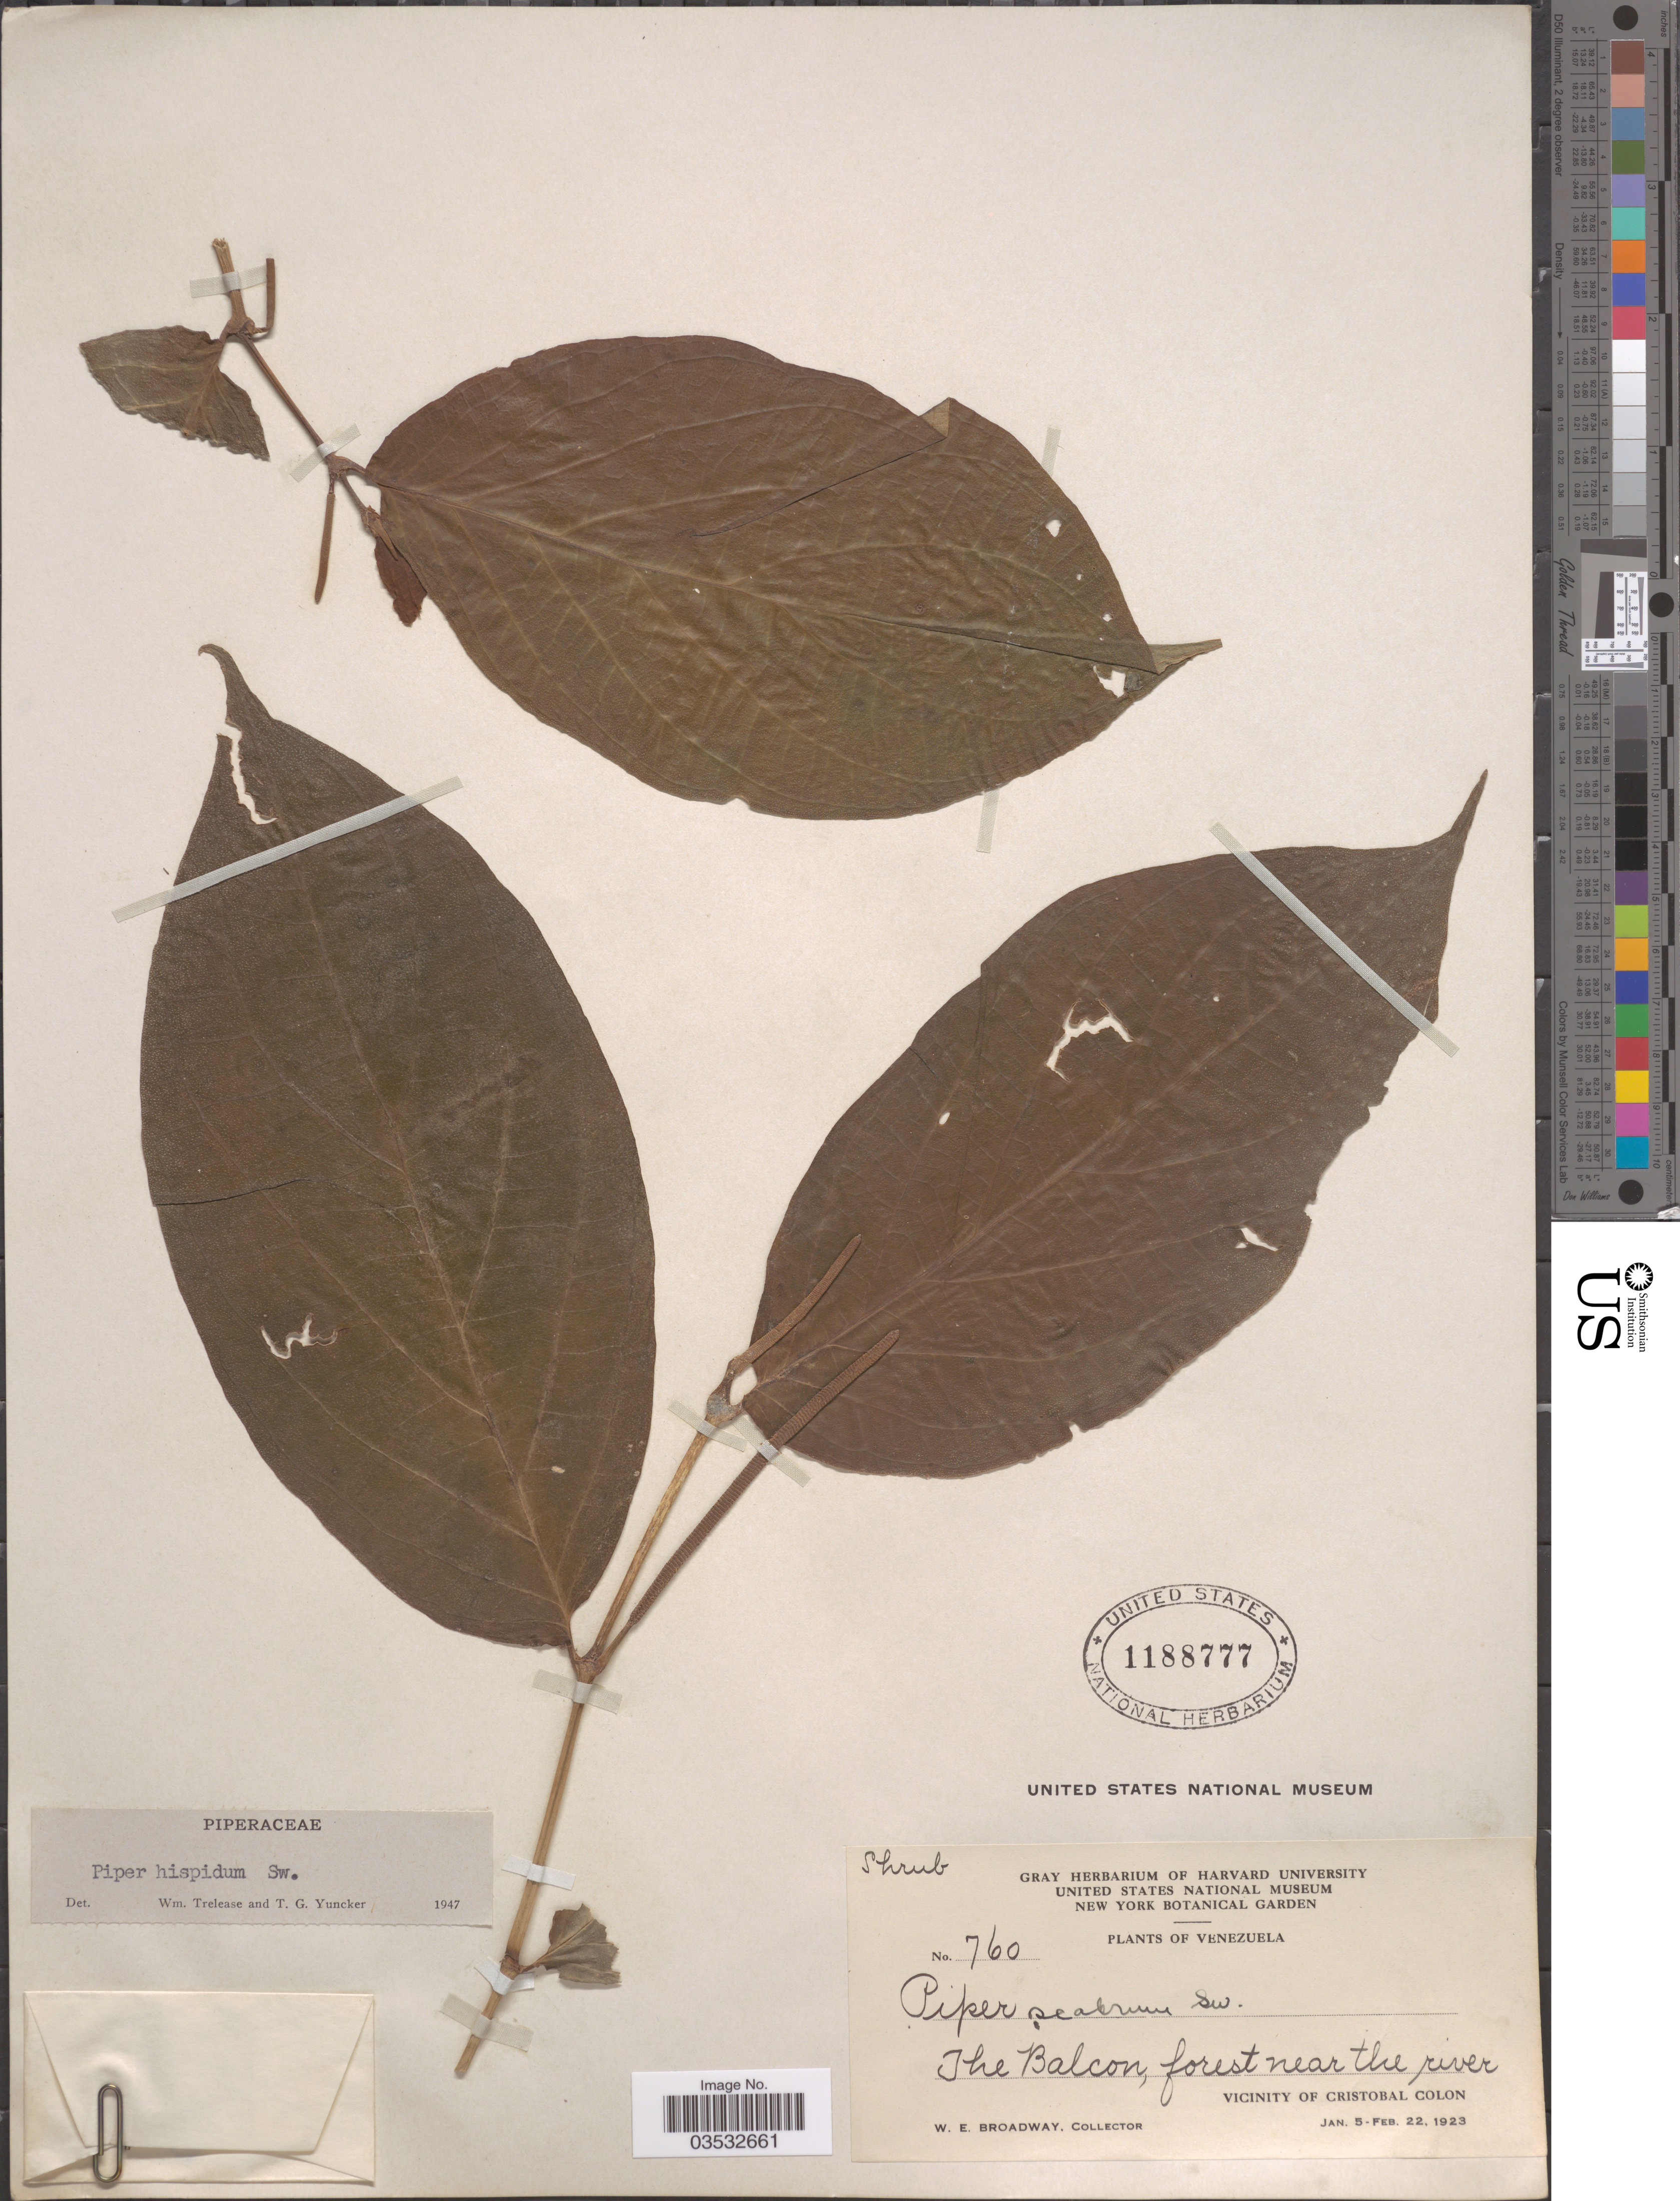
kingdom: Plantae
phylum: Tracheophyta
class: Magnoliopsida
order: Piperales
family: Piperaceae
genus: Piper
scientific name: Piper hispidum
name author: Sw.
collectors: W. E. Broadway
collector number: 760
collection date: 1923-01-05/1923-02-22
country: Venezuela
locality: The Balcon, forest near the river. Vicinity of Cristobal Colon.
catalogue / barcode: US 1188777